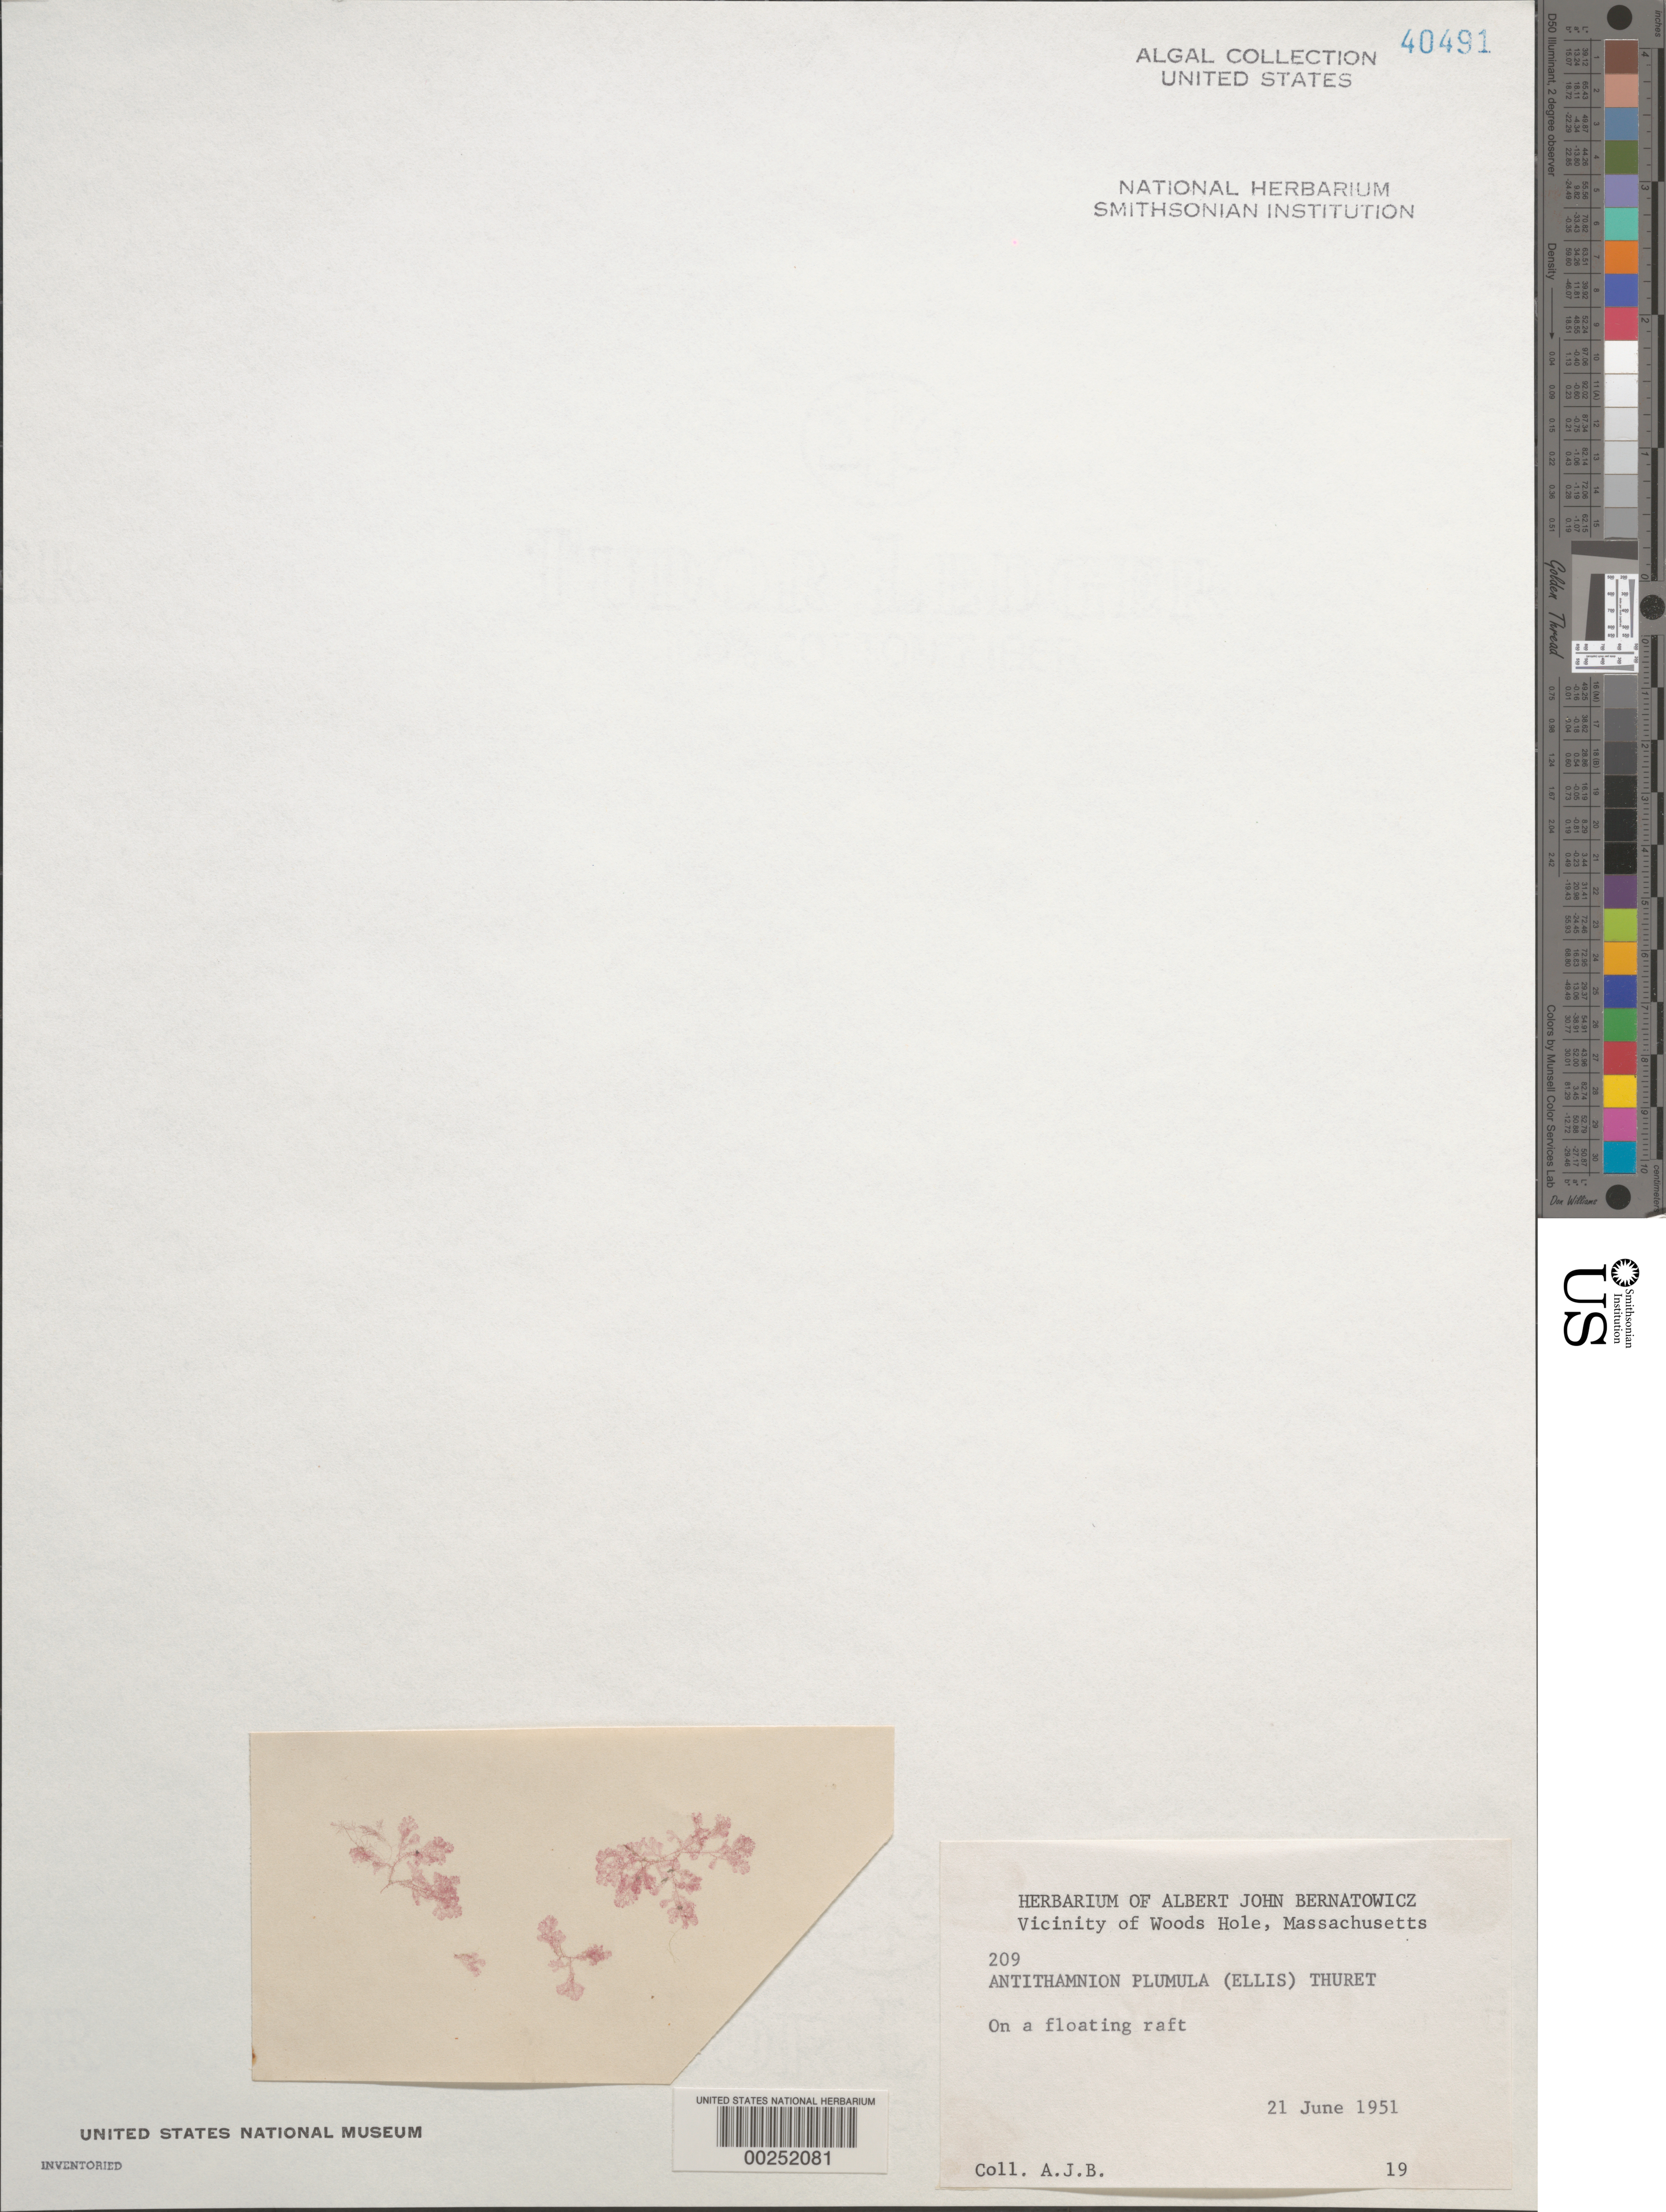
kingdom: Plantae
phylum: Rhodophyta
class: Florideophyceae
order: Ceramiales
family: Ceramiaceae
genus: Pterothamnion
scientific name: Pterothamnion plumula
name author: (J. Ellis) Näg.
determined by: Algae name updating Project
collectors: A. Bernatowicz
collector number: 209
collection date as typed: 21 Jun 1951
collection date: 1951-06-21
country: United States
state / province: Massachusetts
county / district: Barnstable County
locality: Woods Hole area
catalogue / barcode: US 40491